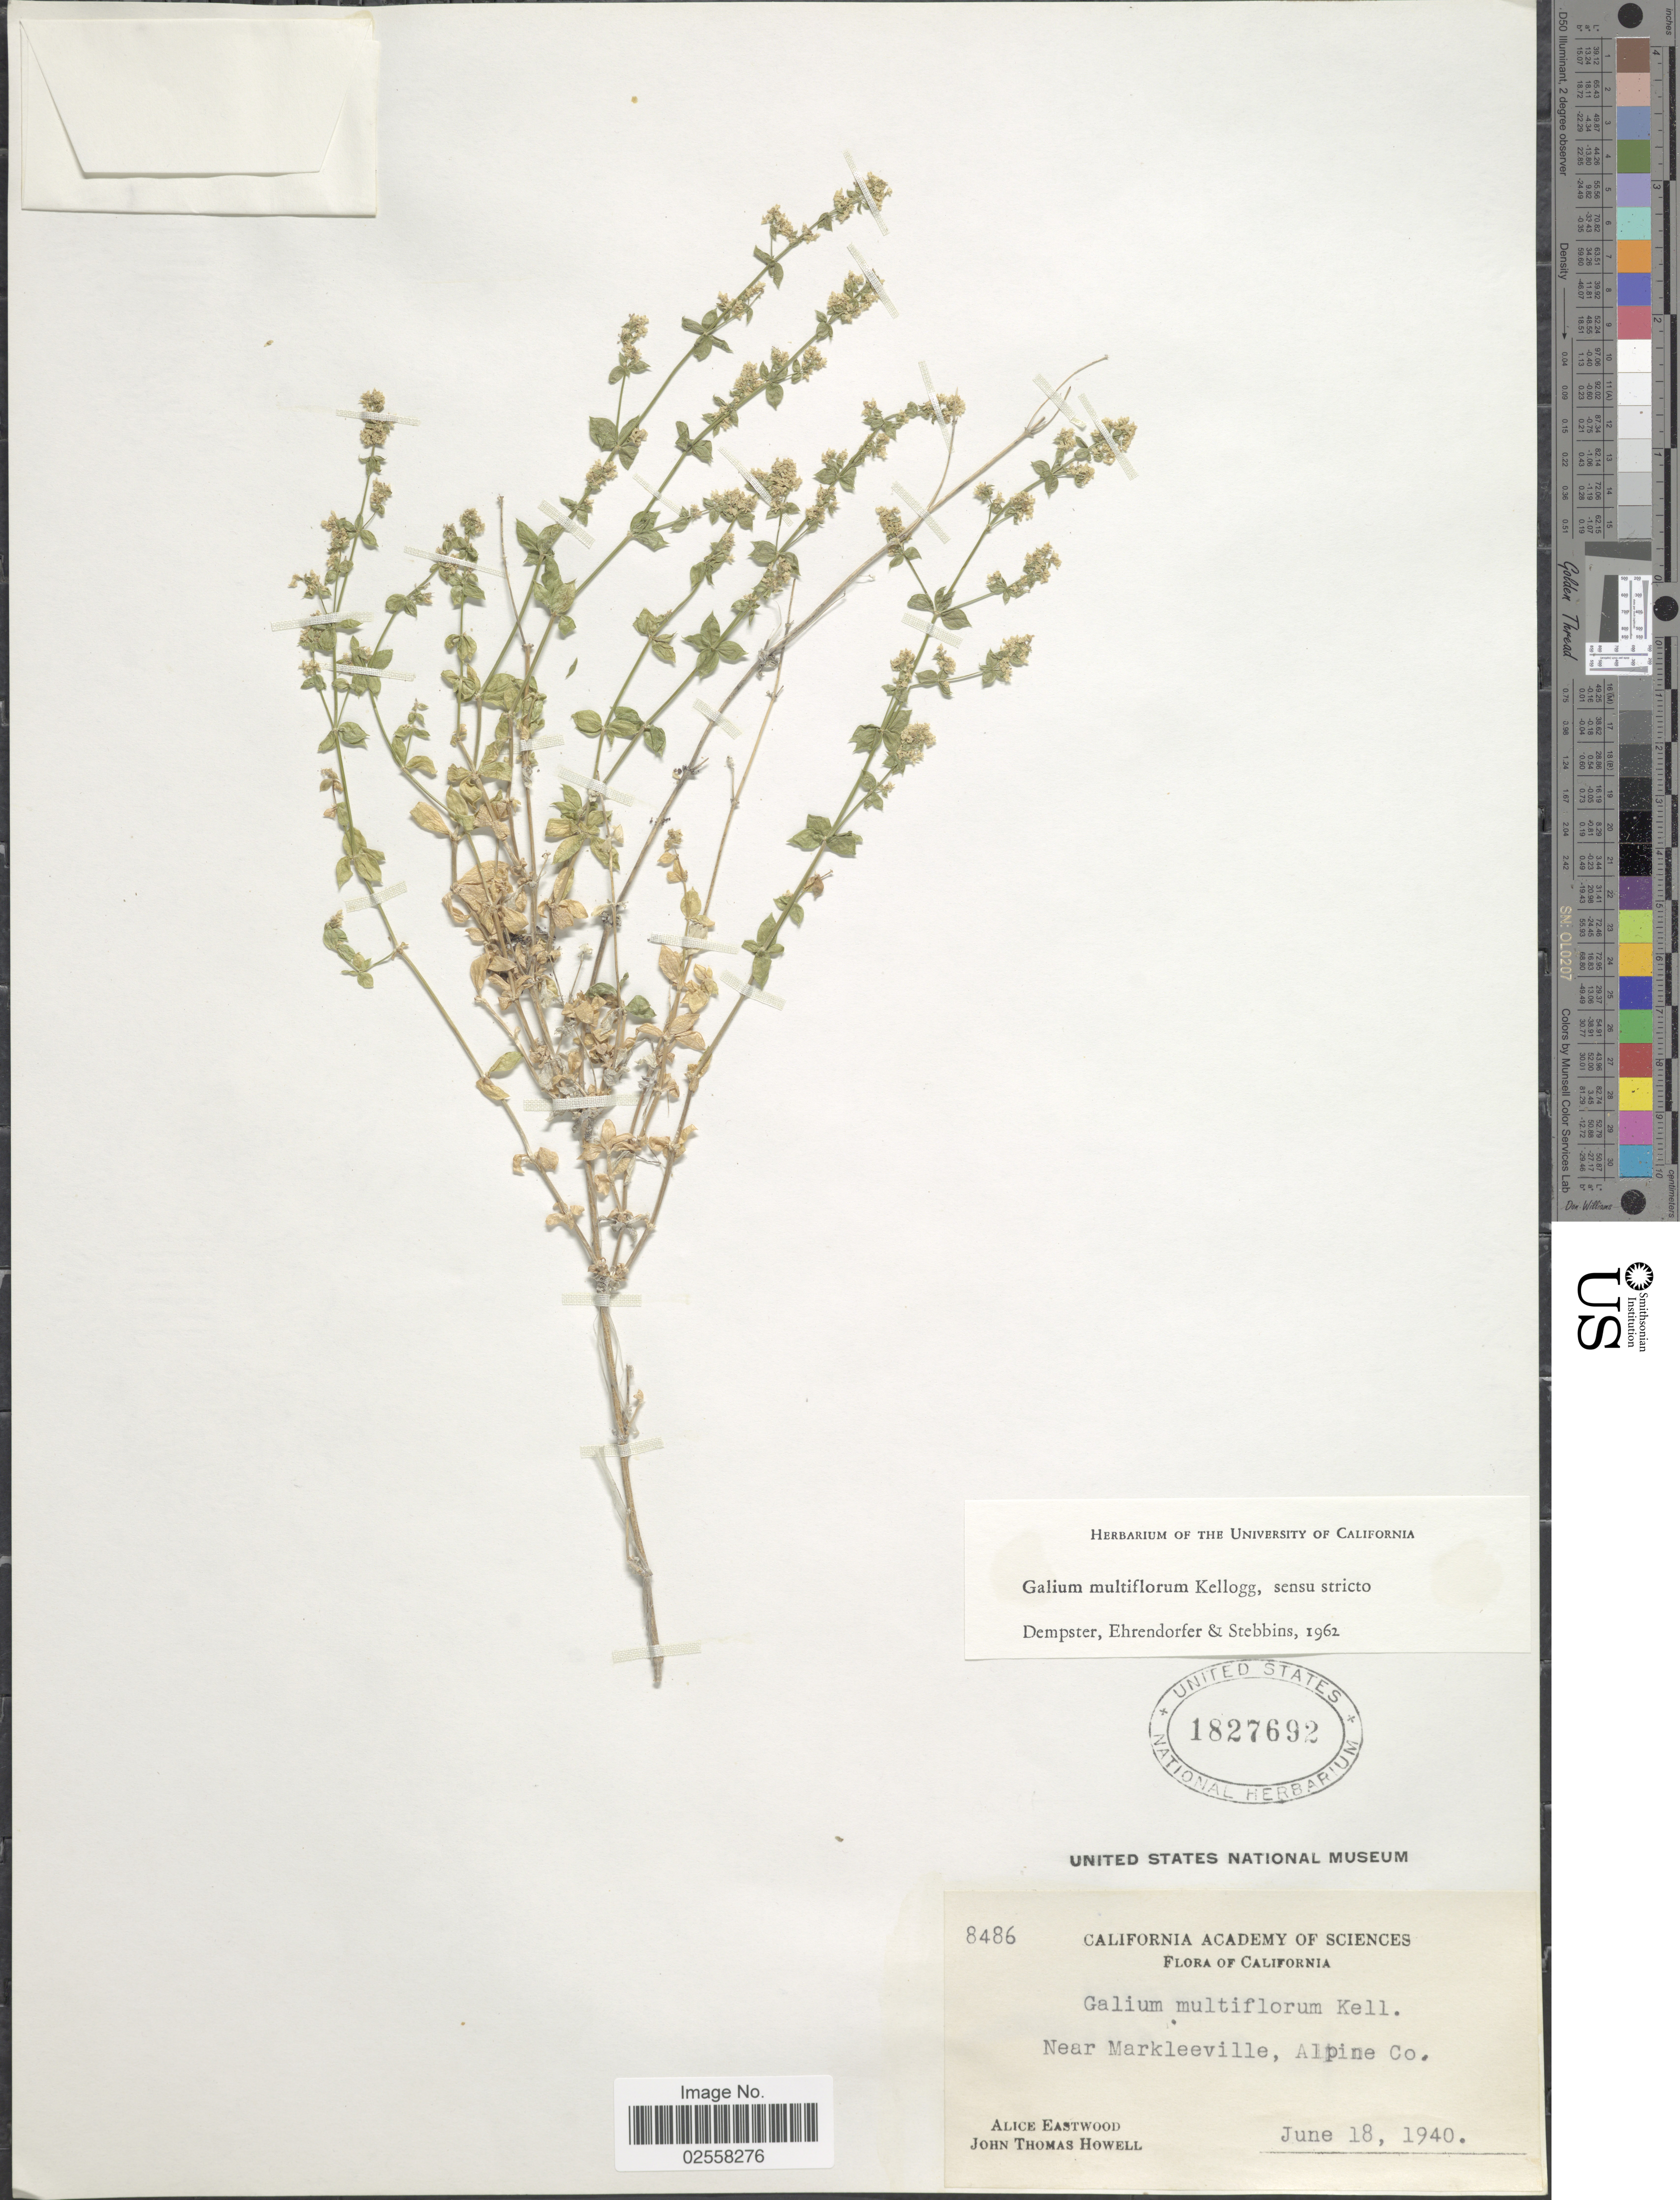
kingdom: Plantae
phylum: Tracheophyta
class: Magnoliopsida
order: Gentianales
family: Rubiaceae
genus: Galium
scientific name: Galium multiflorum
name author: Kellogg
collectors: A. Eastwood & J. T. Howell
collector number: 8486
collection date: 1940-06-18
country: United States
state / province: California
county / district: Alpine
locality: Near Markleeville, Alpine Co.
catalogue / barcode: US 1827692